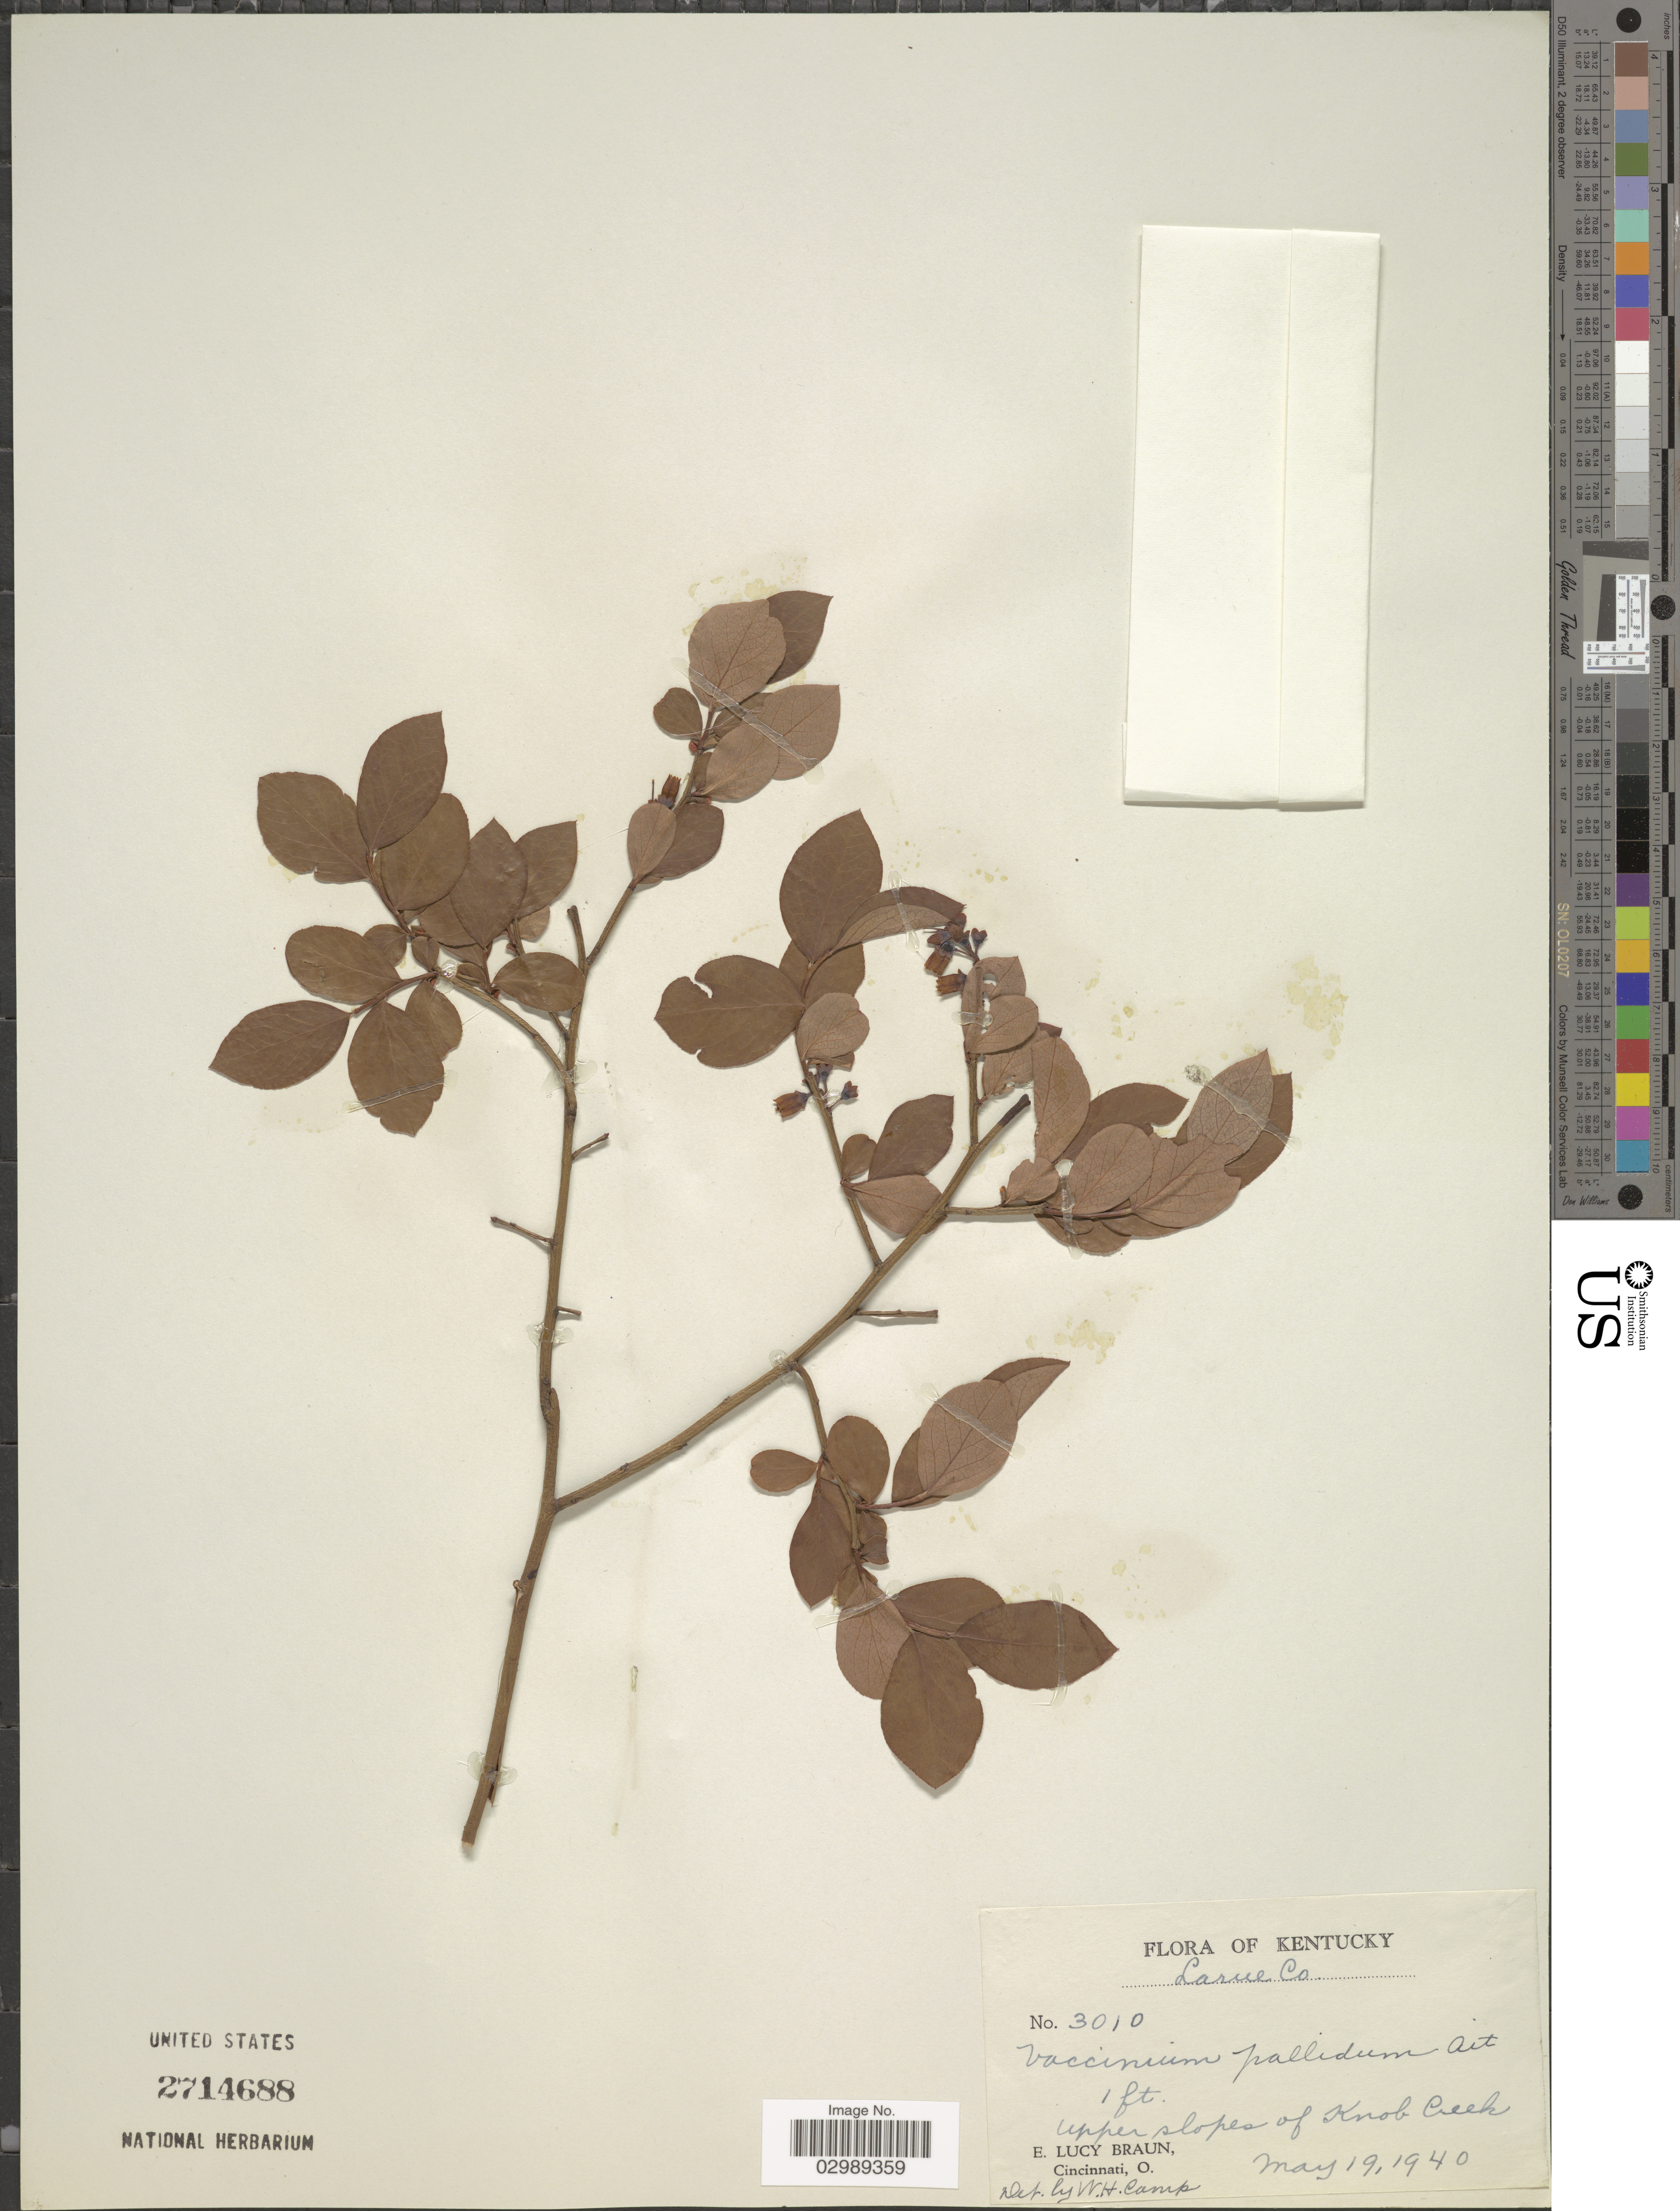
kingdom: Plantae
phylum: Tracheophyta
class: Magnoliopsida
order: Ericales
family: Ericaceae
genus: Vaccinium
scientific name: Vaccinium pallidum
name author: Aiton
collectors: E. L. Braun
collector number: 3010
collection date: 1940-05-19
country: United States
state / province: Kentucky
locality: Larue Co., Upper slopes of Knob Creek.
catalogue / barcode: US 2714688